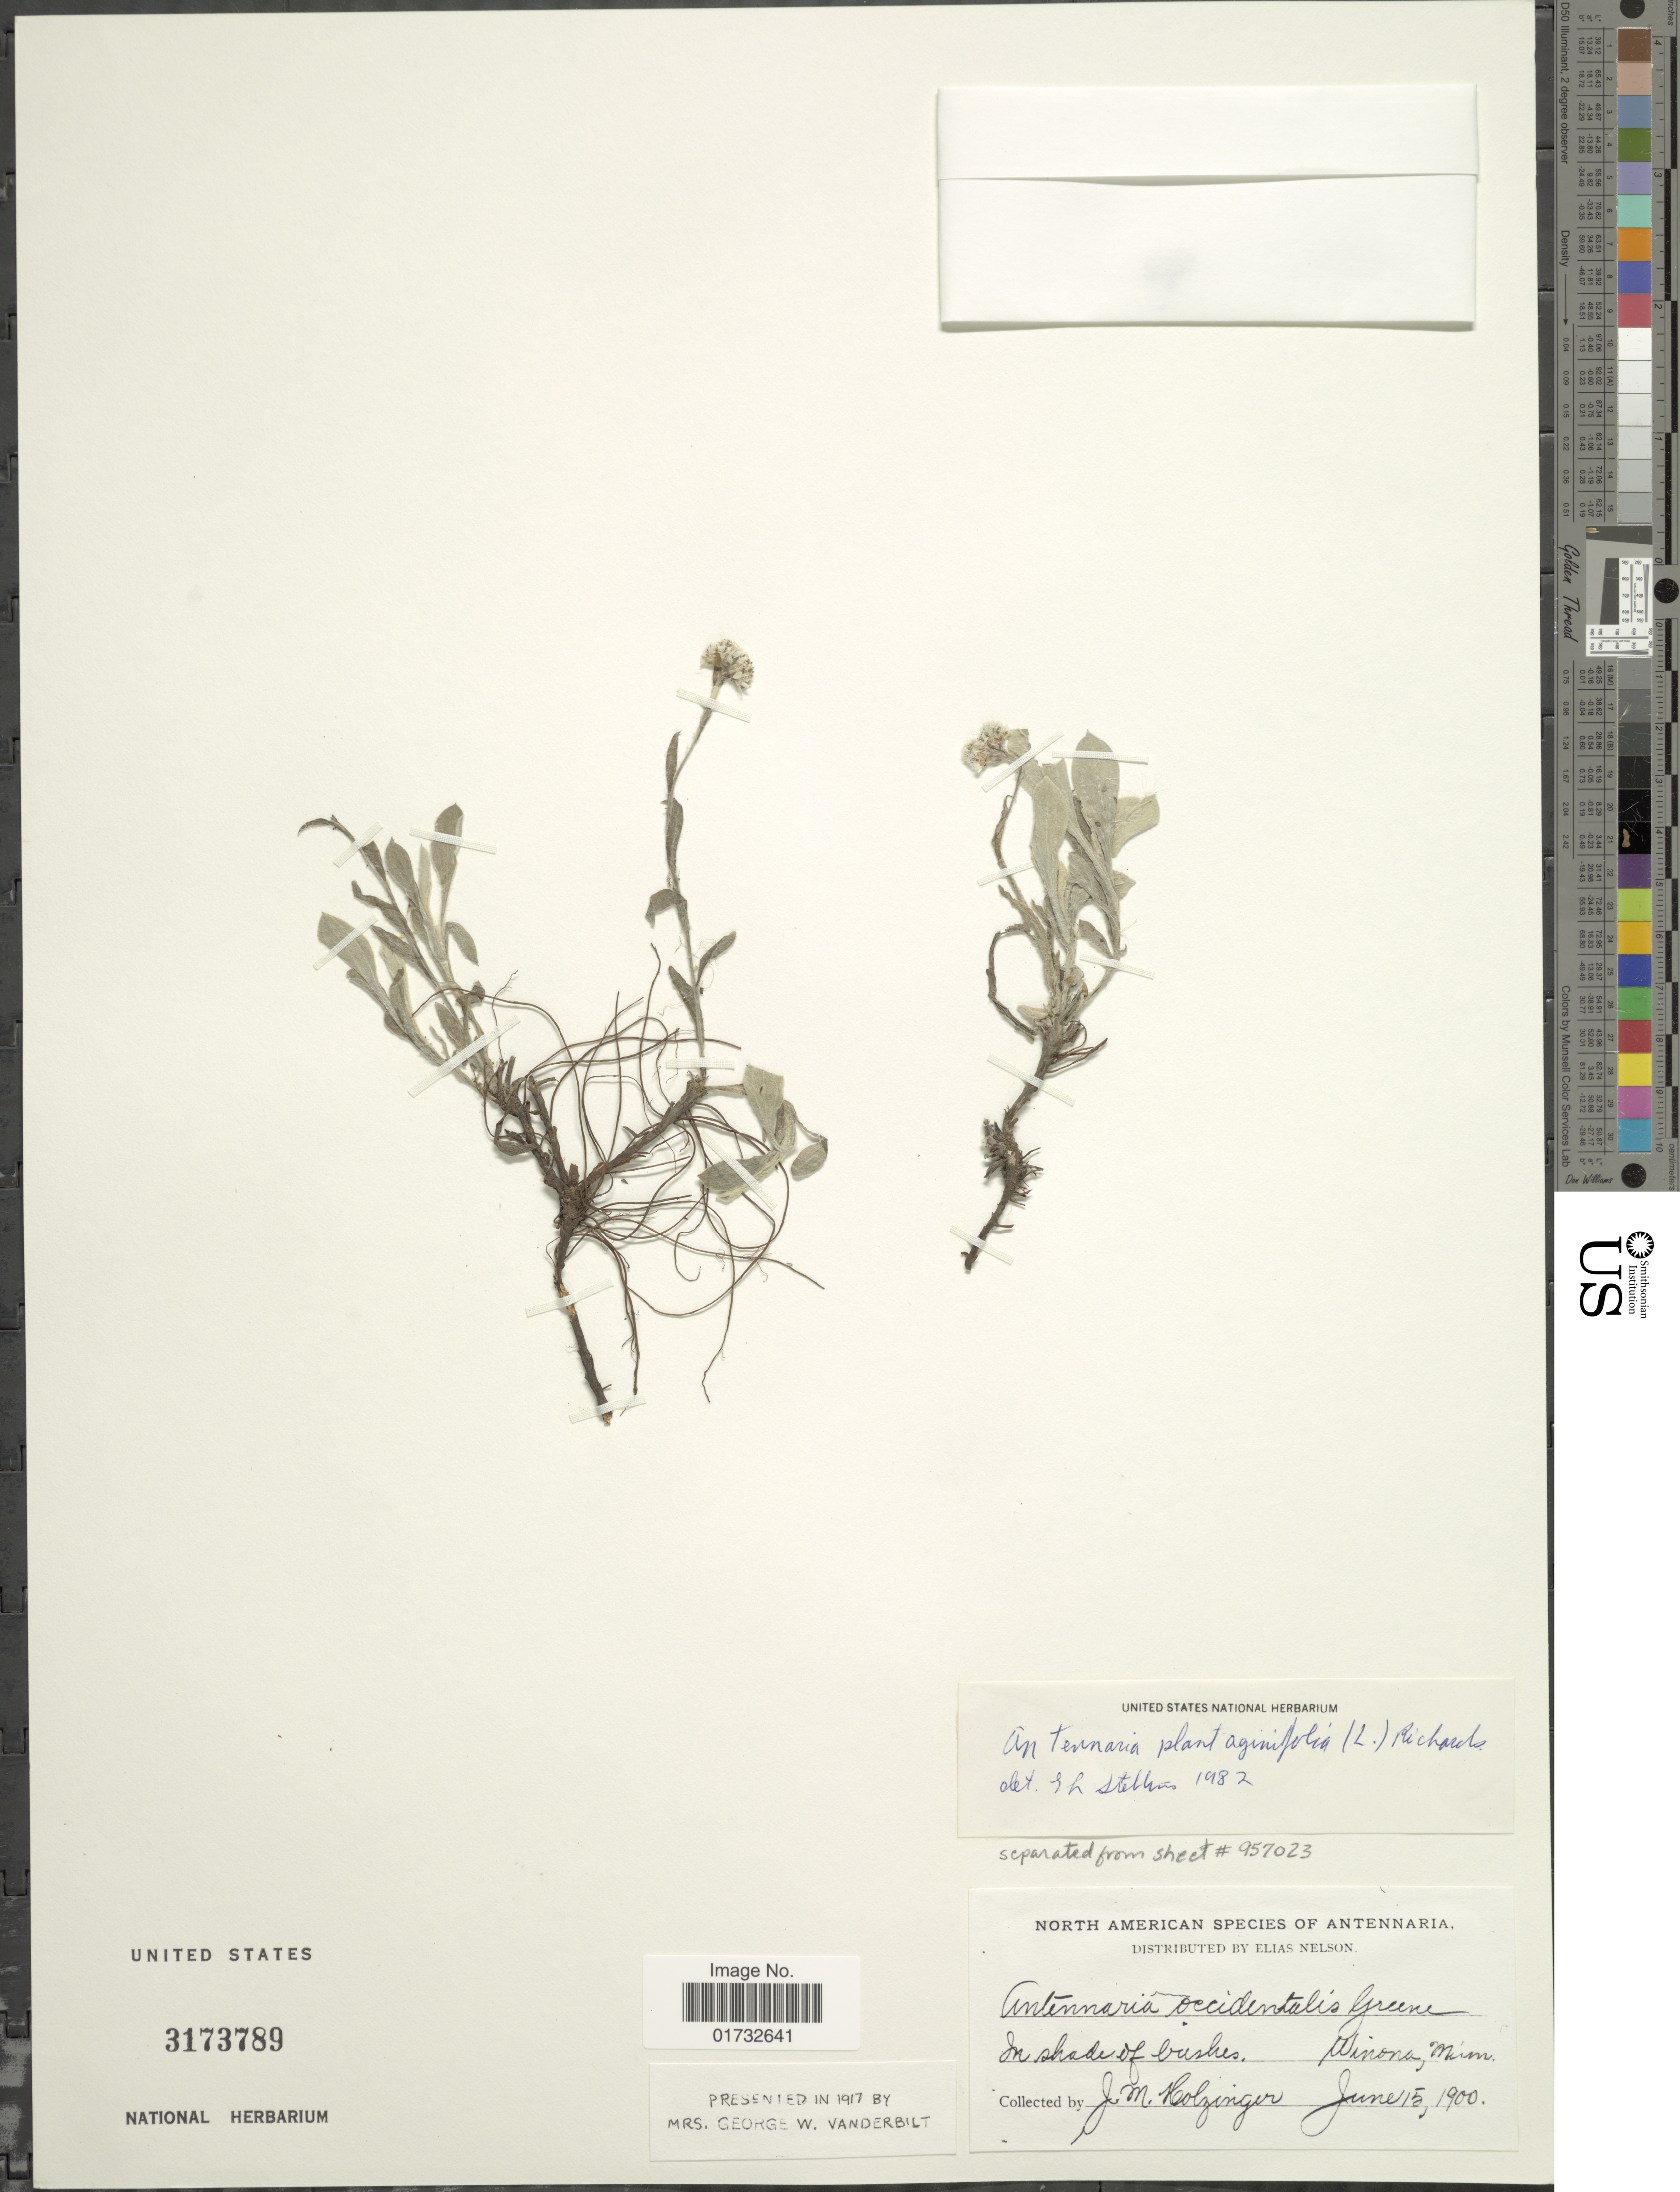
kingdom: Plantae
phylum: Tracheophyta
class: Magnoliopsida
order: Asterales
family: Asteraceae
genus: Antennaria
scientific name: Antennaria plantaginifolia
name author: (L.) Richardson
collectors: J. M. Holzinger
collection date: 1900-06-15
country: United States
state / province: Minnesota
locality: Winona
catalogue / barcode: US 3173789